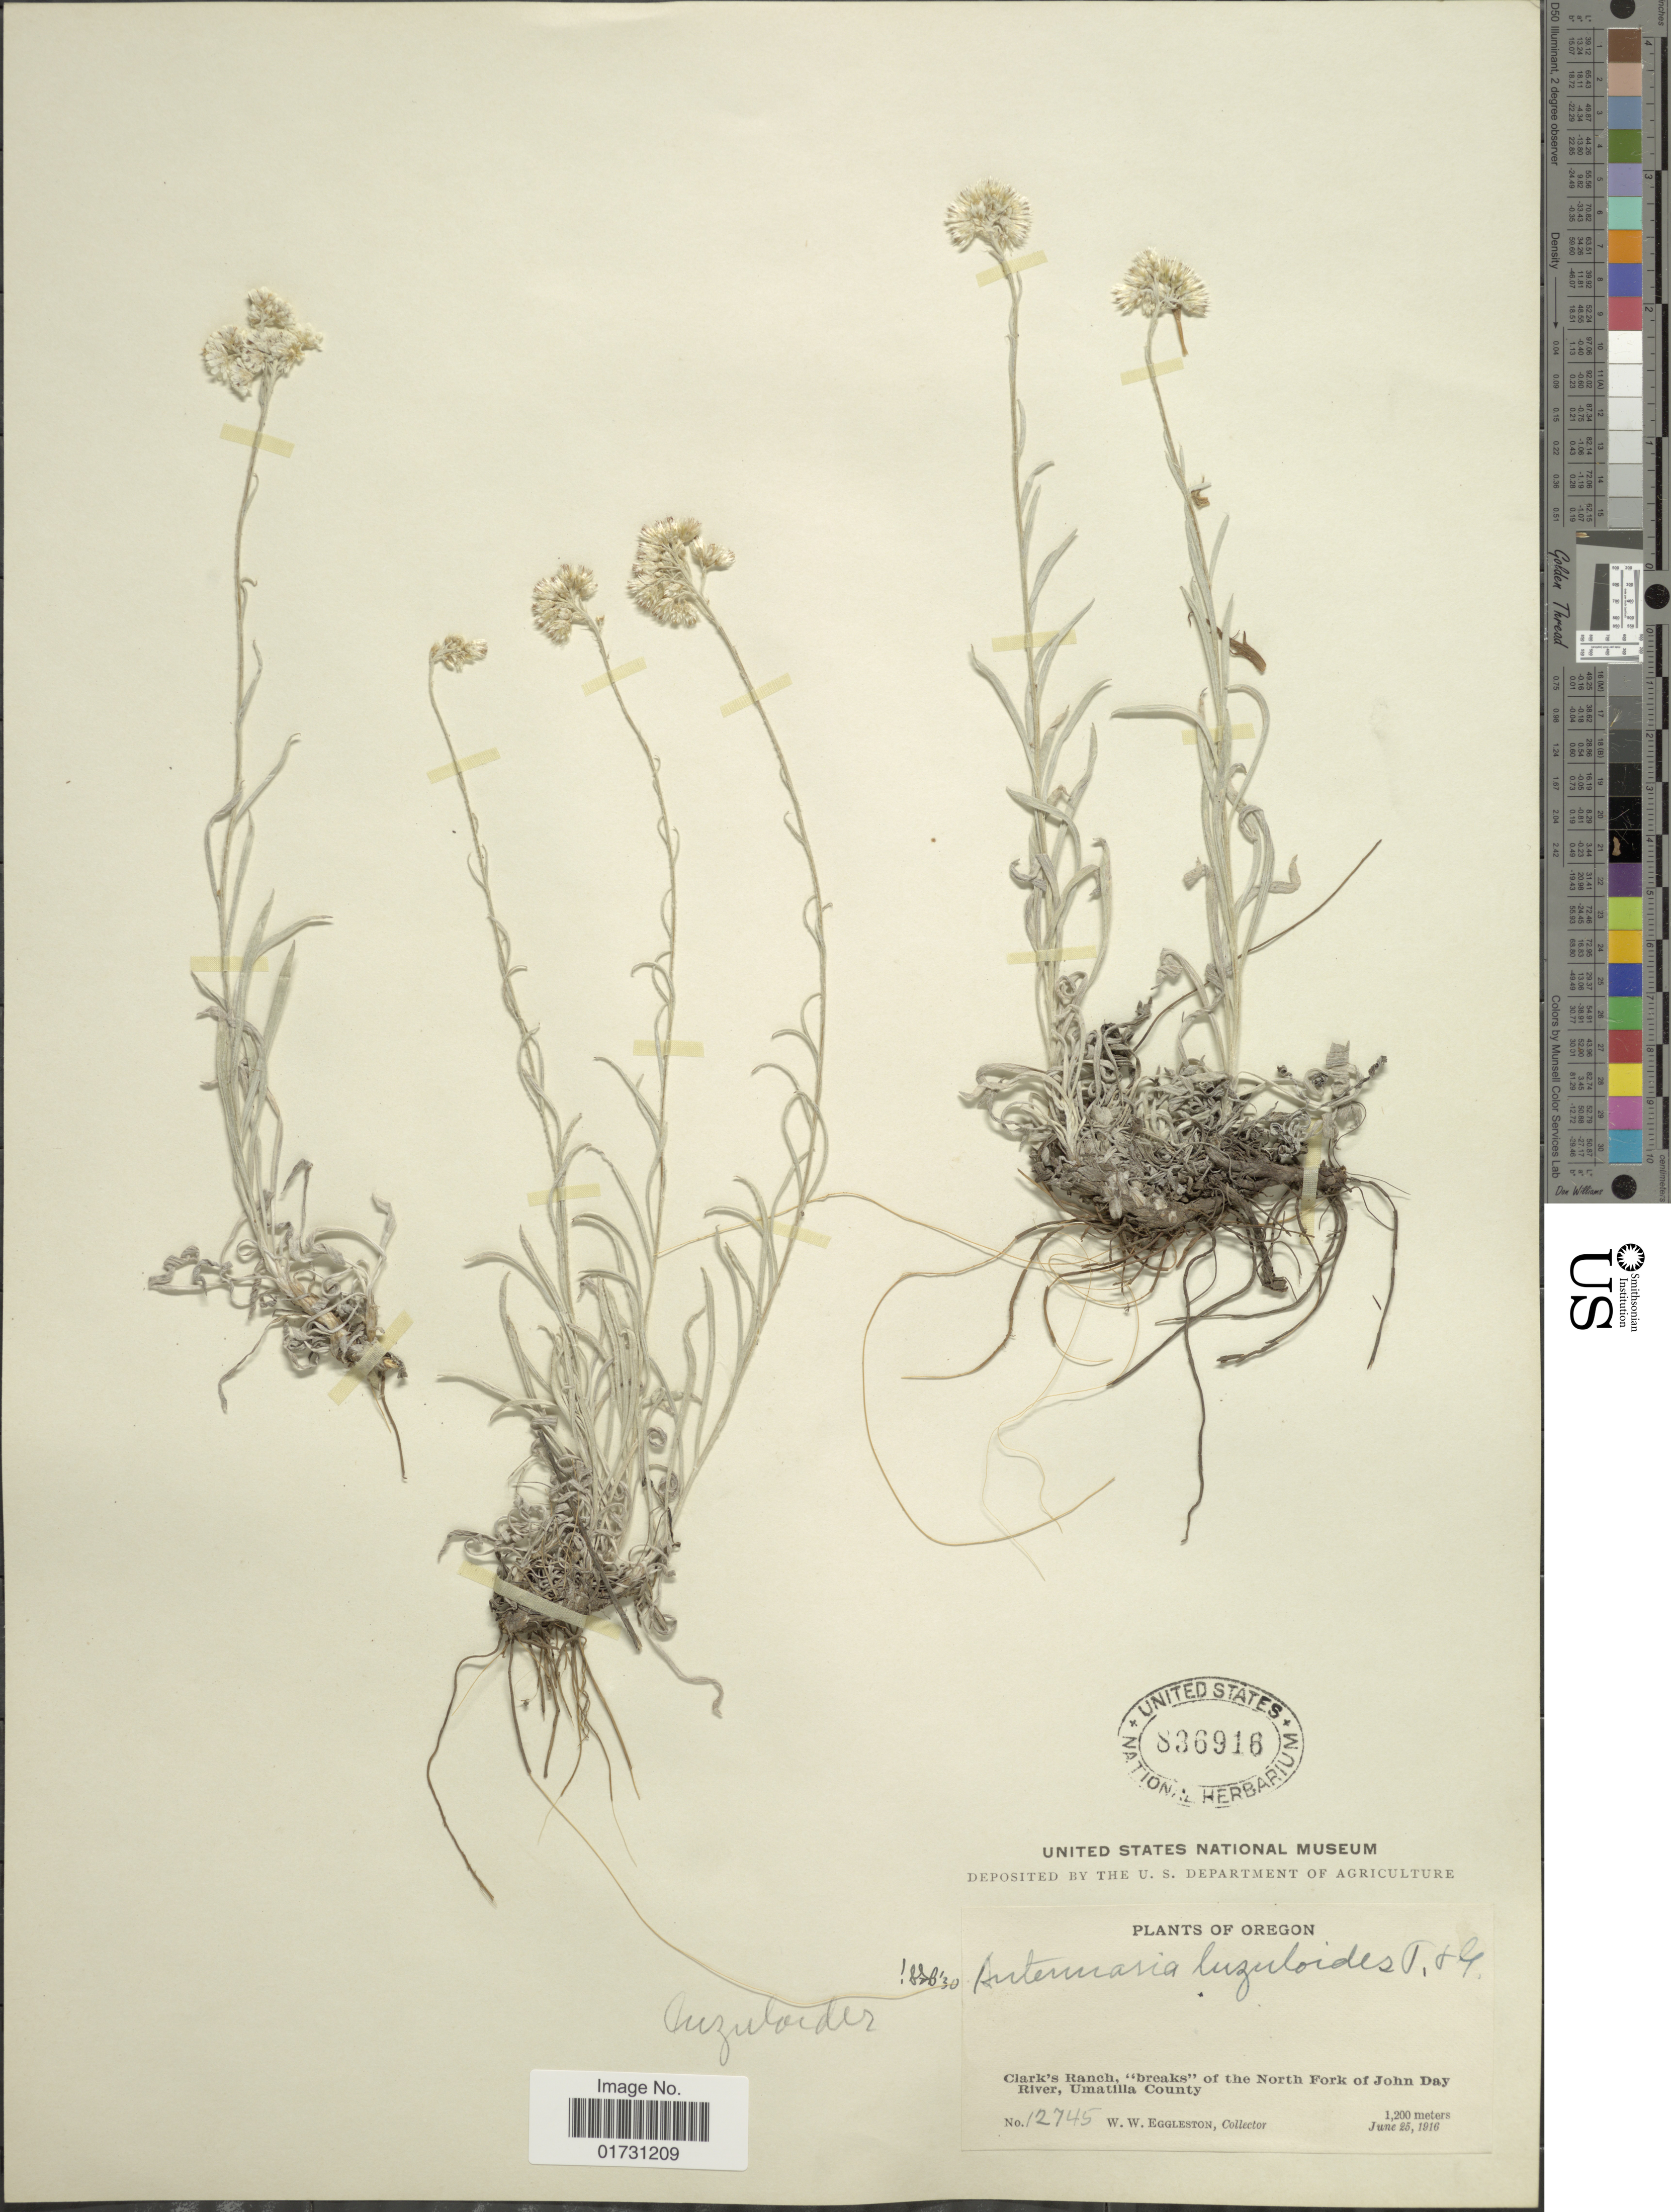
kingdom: Plantae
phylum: Tracheophyta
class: Magnoliopsida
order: Asterales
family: Asteraceae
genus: Antennaria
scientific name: Antennaria luzuloides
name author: Torr. & A. Gray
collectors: W. W. Eggleston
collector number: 12745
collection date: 1916-06-25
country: United States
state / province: Oregon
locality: Clark's Ranch, "breaks" , of the North Fork of John Day River, Umatilla County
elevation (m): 1200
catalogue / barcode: US 836916